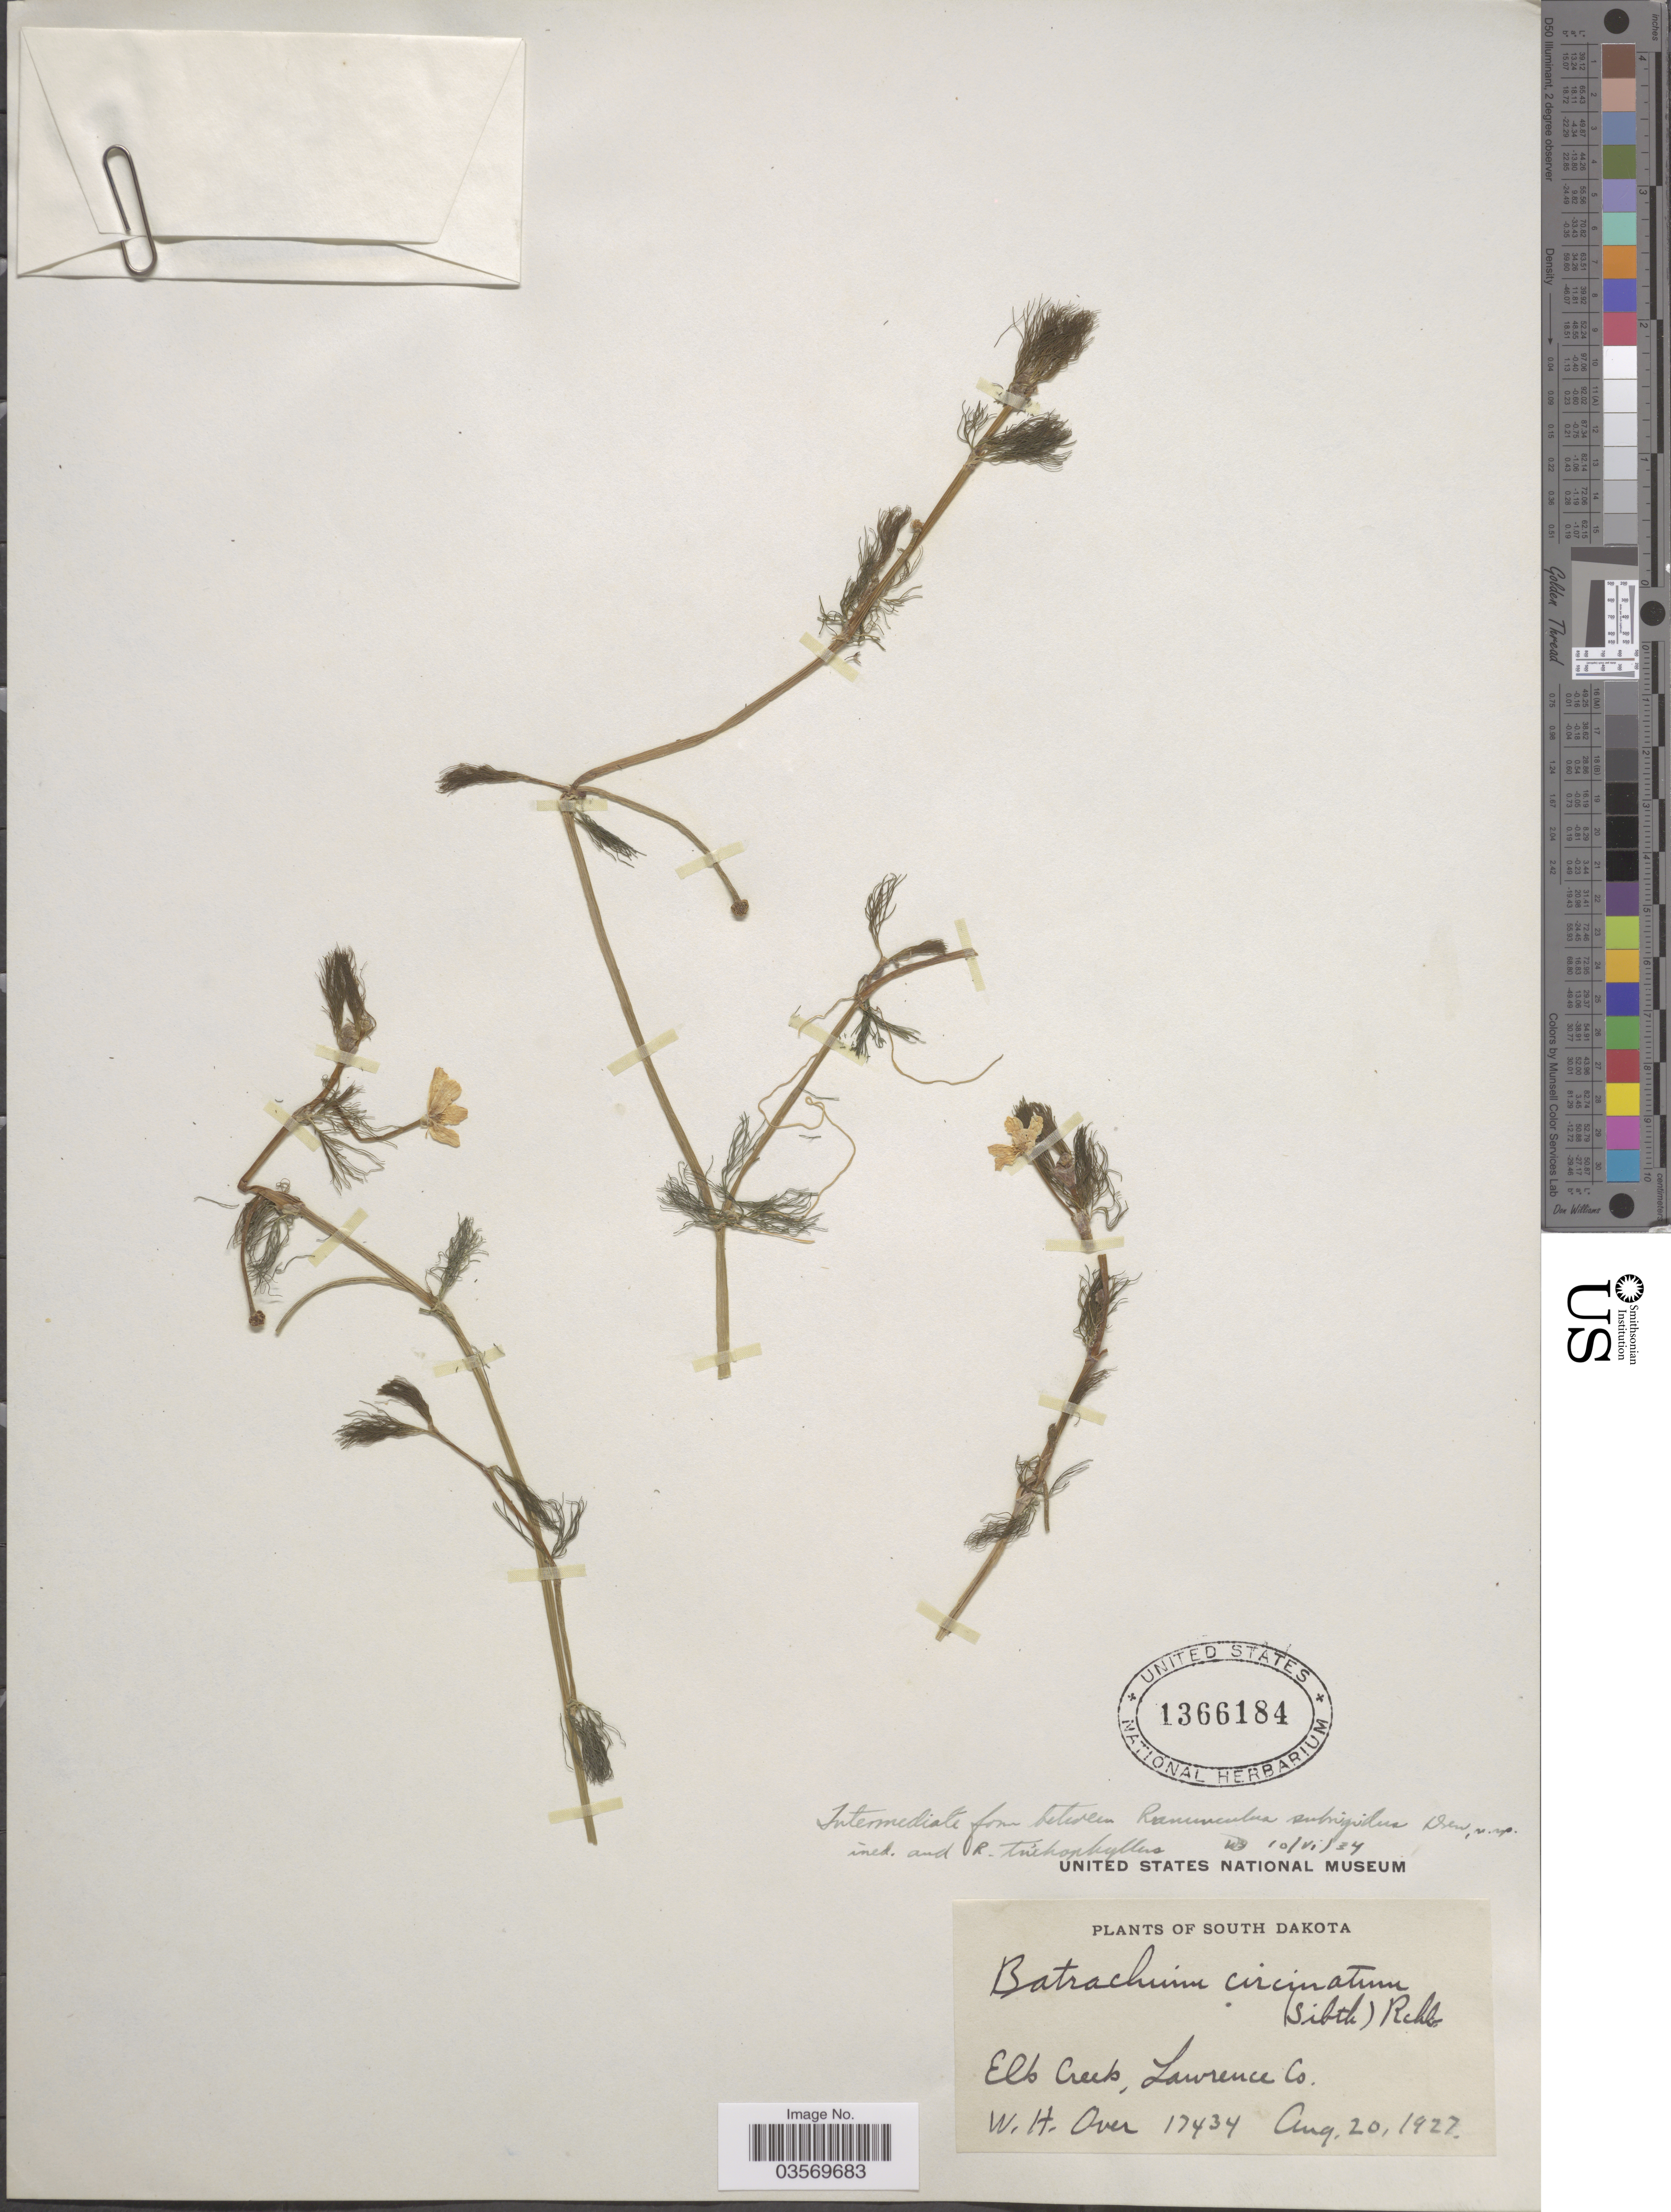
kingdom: Plantae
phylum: Tracheophyta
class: Magnoliopsida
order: Ranunculales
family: Ranunculaceae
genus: Ranunculus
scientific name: Ranunculus subrigidus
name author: W.B. Drew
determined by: Strong, Mark T., (BOT), Smithsonian Institution - National Museum of Natural History (UNITED STATES)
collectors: W. Over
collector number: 17434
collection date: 1927-08-20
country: United States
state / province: South Dakota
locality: Elk Creek, Lawrence Co.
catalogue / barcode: US 1366184